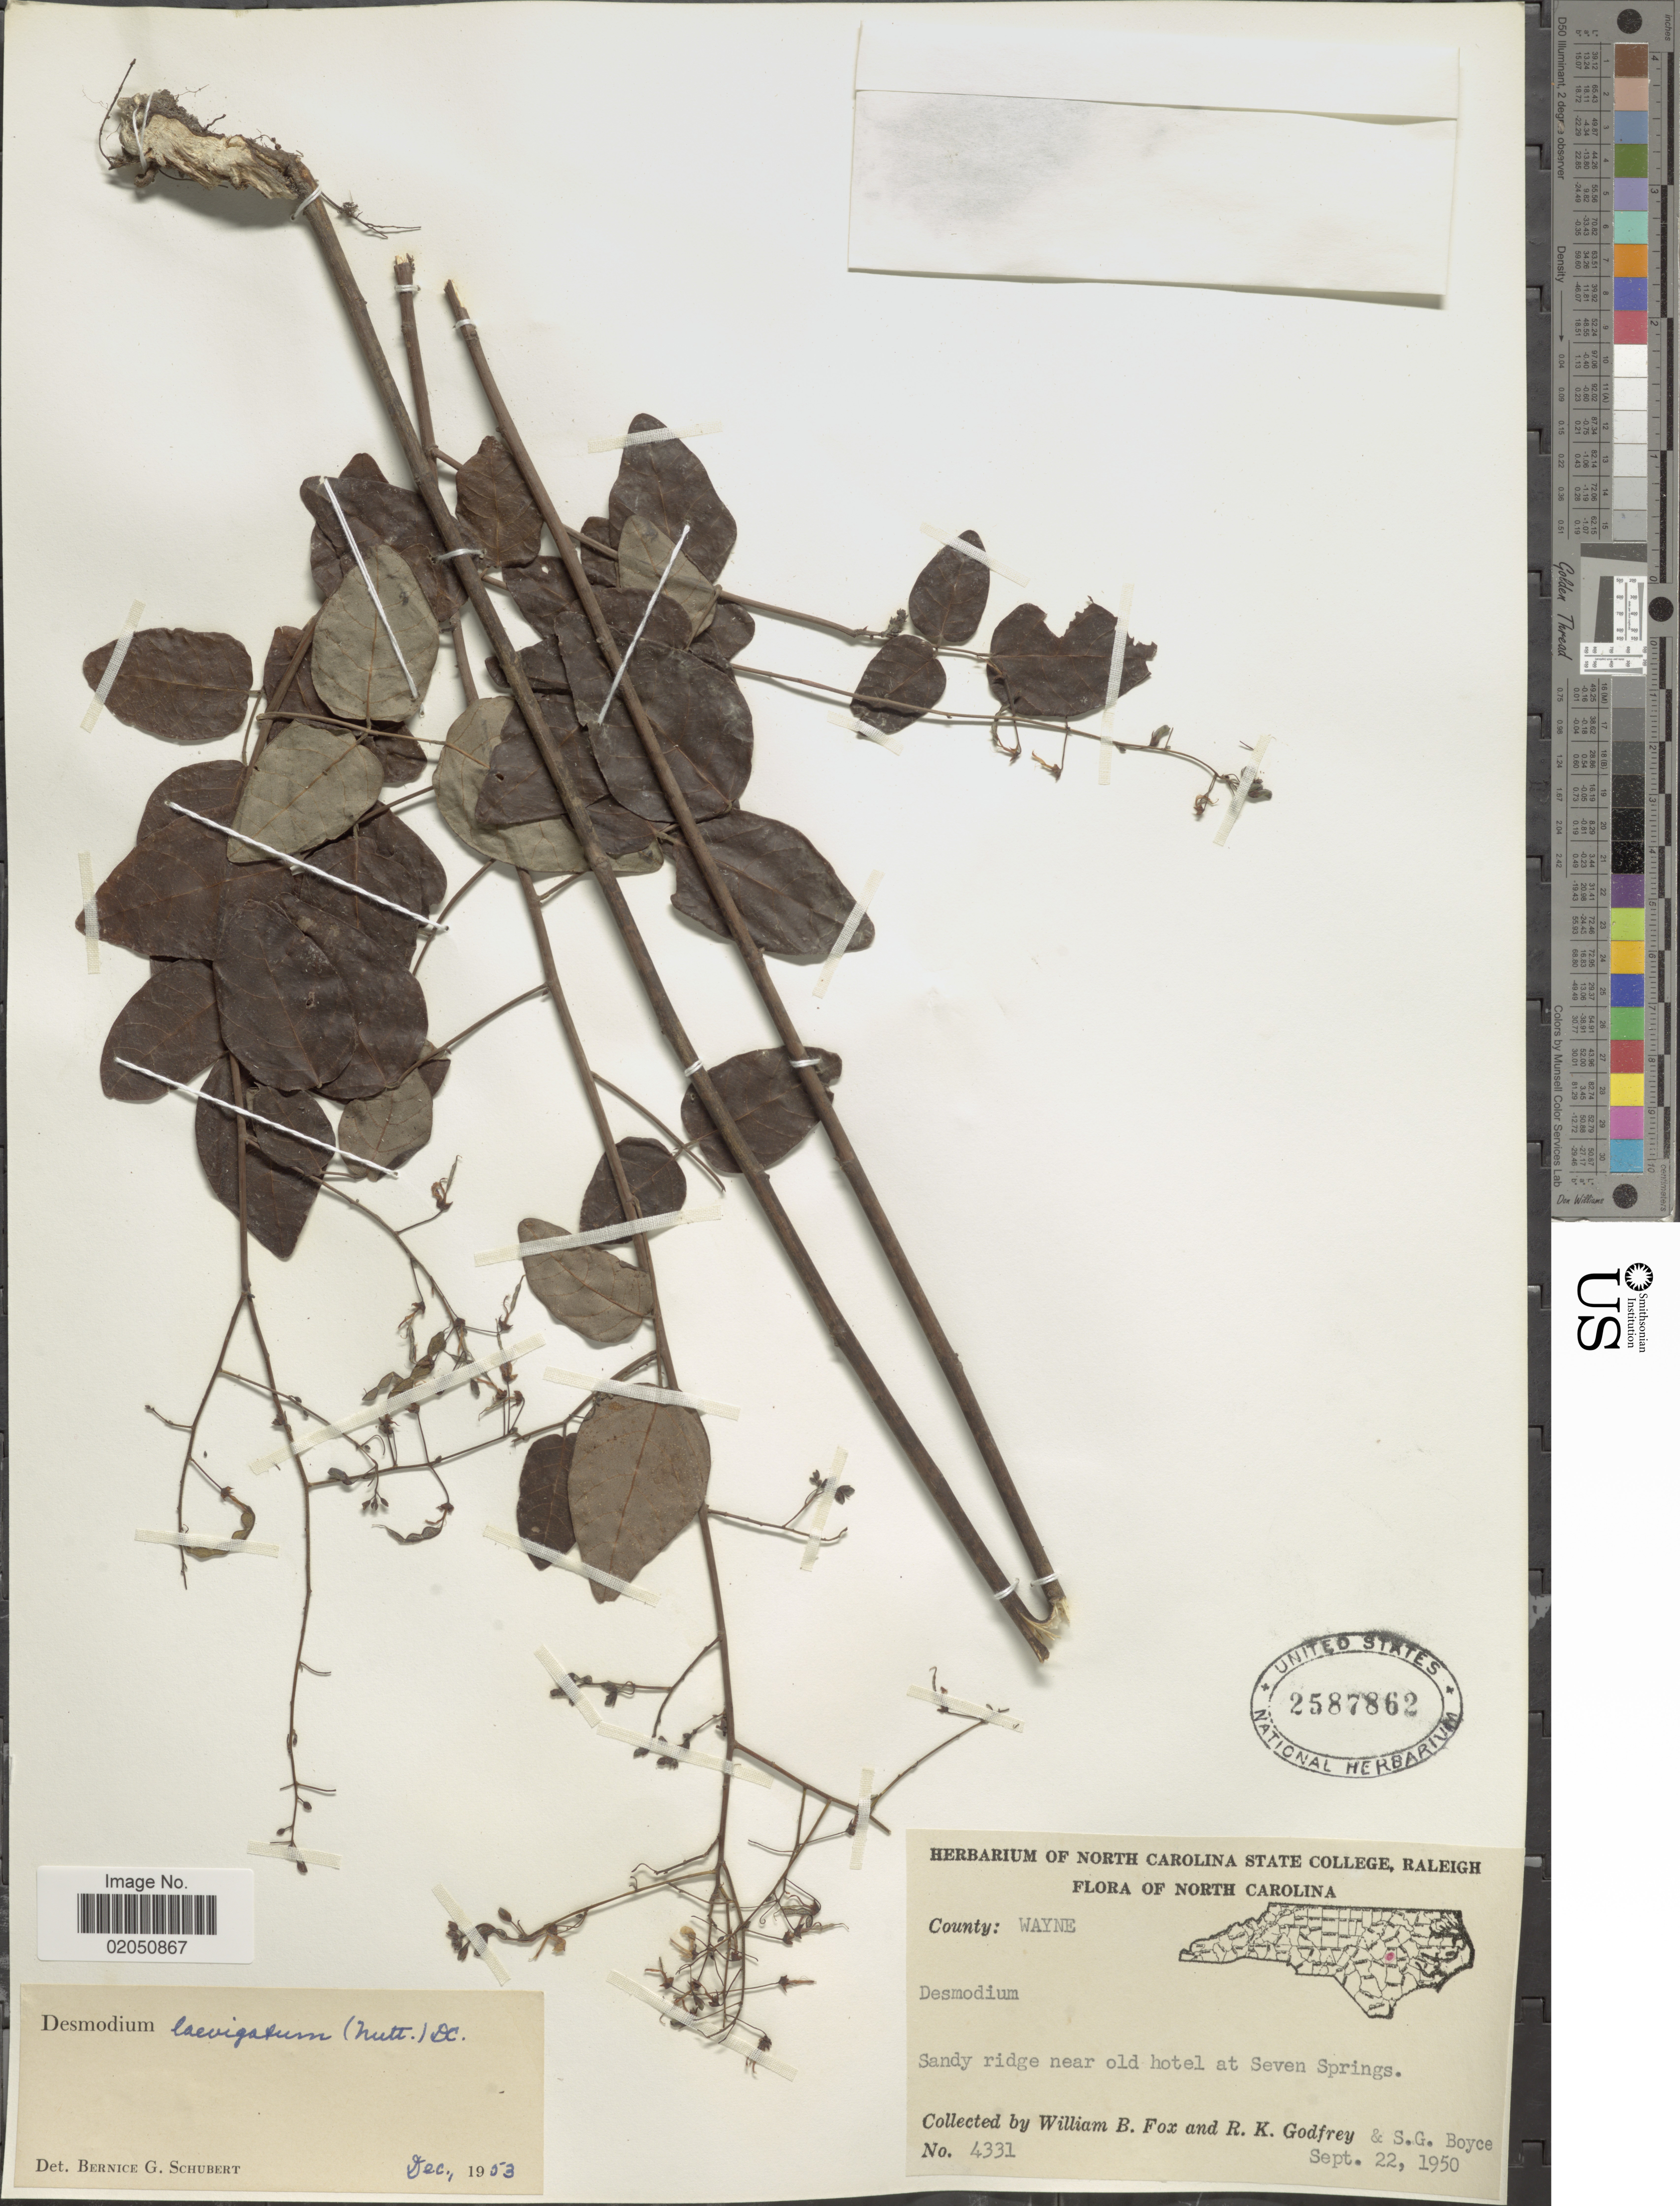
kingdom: Plantae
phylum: Tracheophyta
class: Magnoliopsida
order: Fabales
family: Fabaceae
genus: Desmodium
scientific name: Desmodium laevigatum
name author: (Nutt.) DC.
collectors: W. B. Fox, R. K. Godfrey & S. Boyce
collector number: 4331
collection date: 1950-09-22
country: United States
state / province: North Carolina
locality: County: Wayne, Sandy ridge near old hotel at Seven Springs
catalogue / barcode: US 2587862